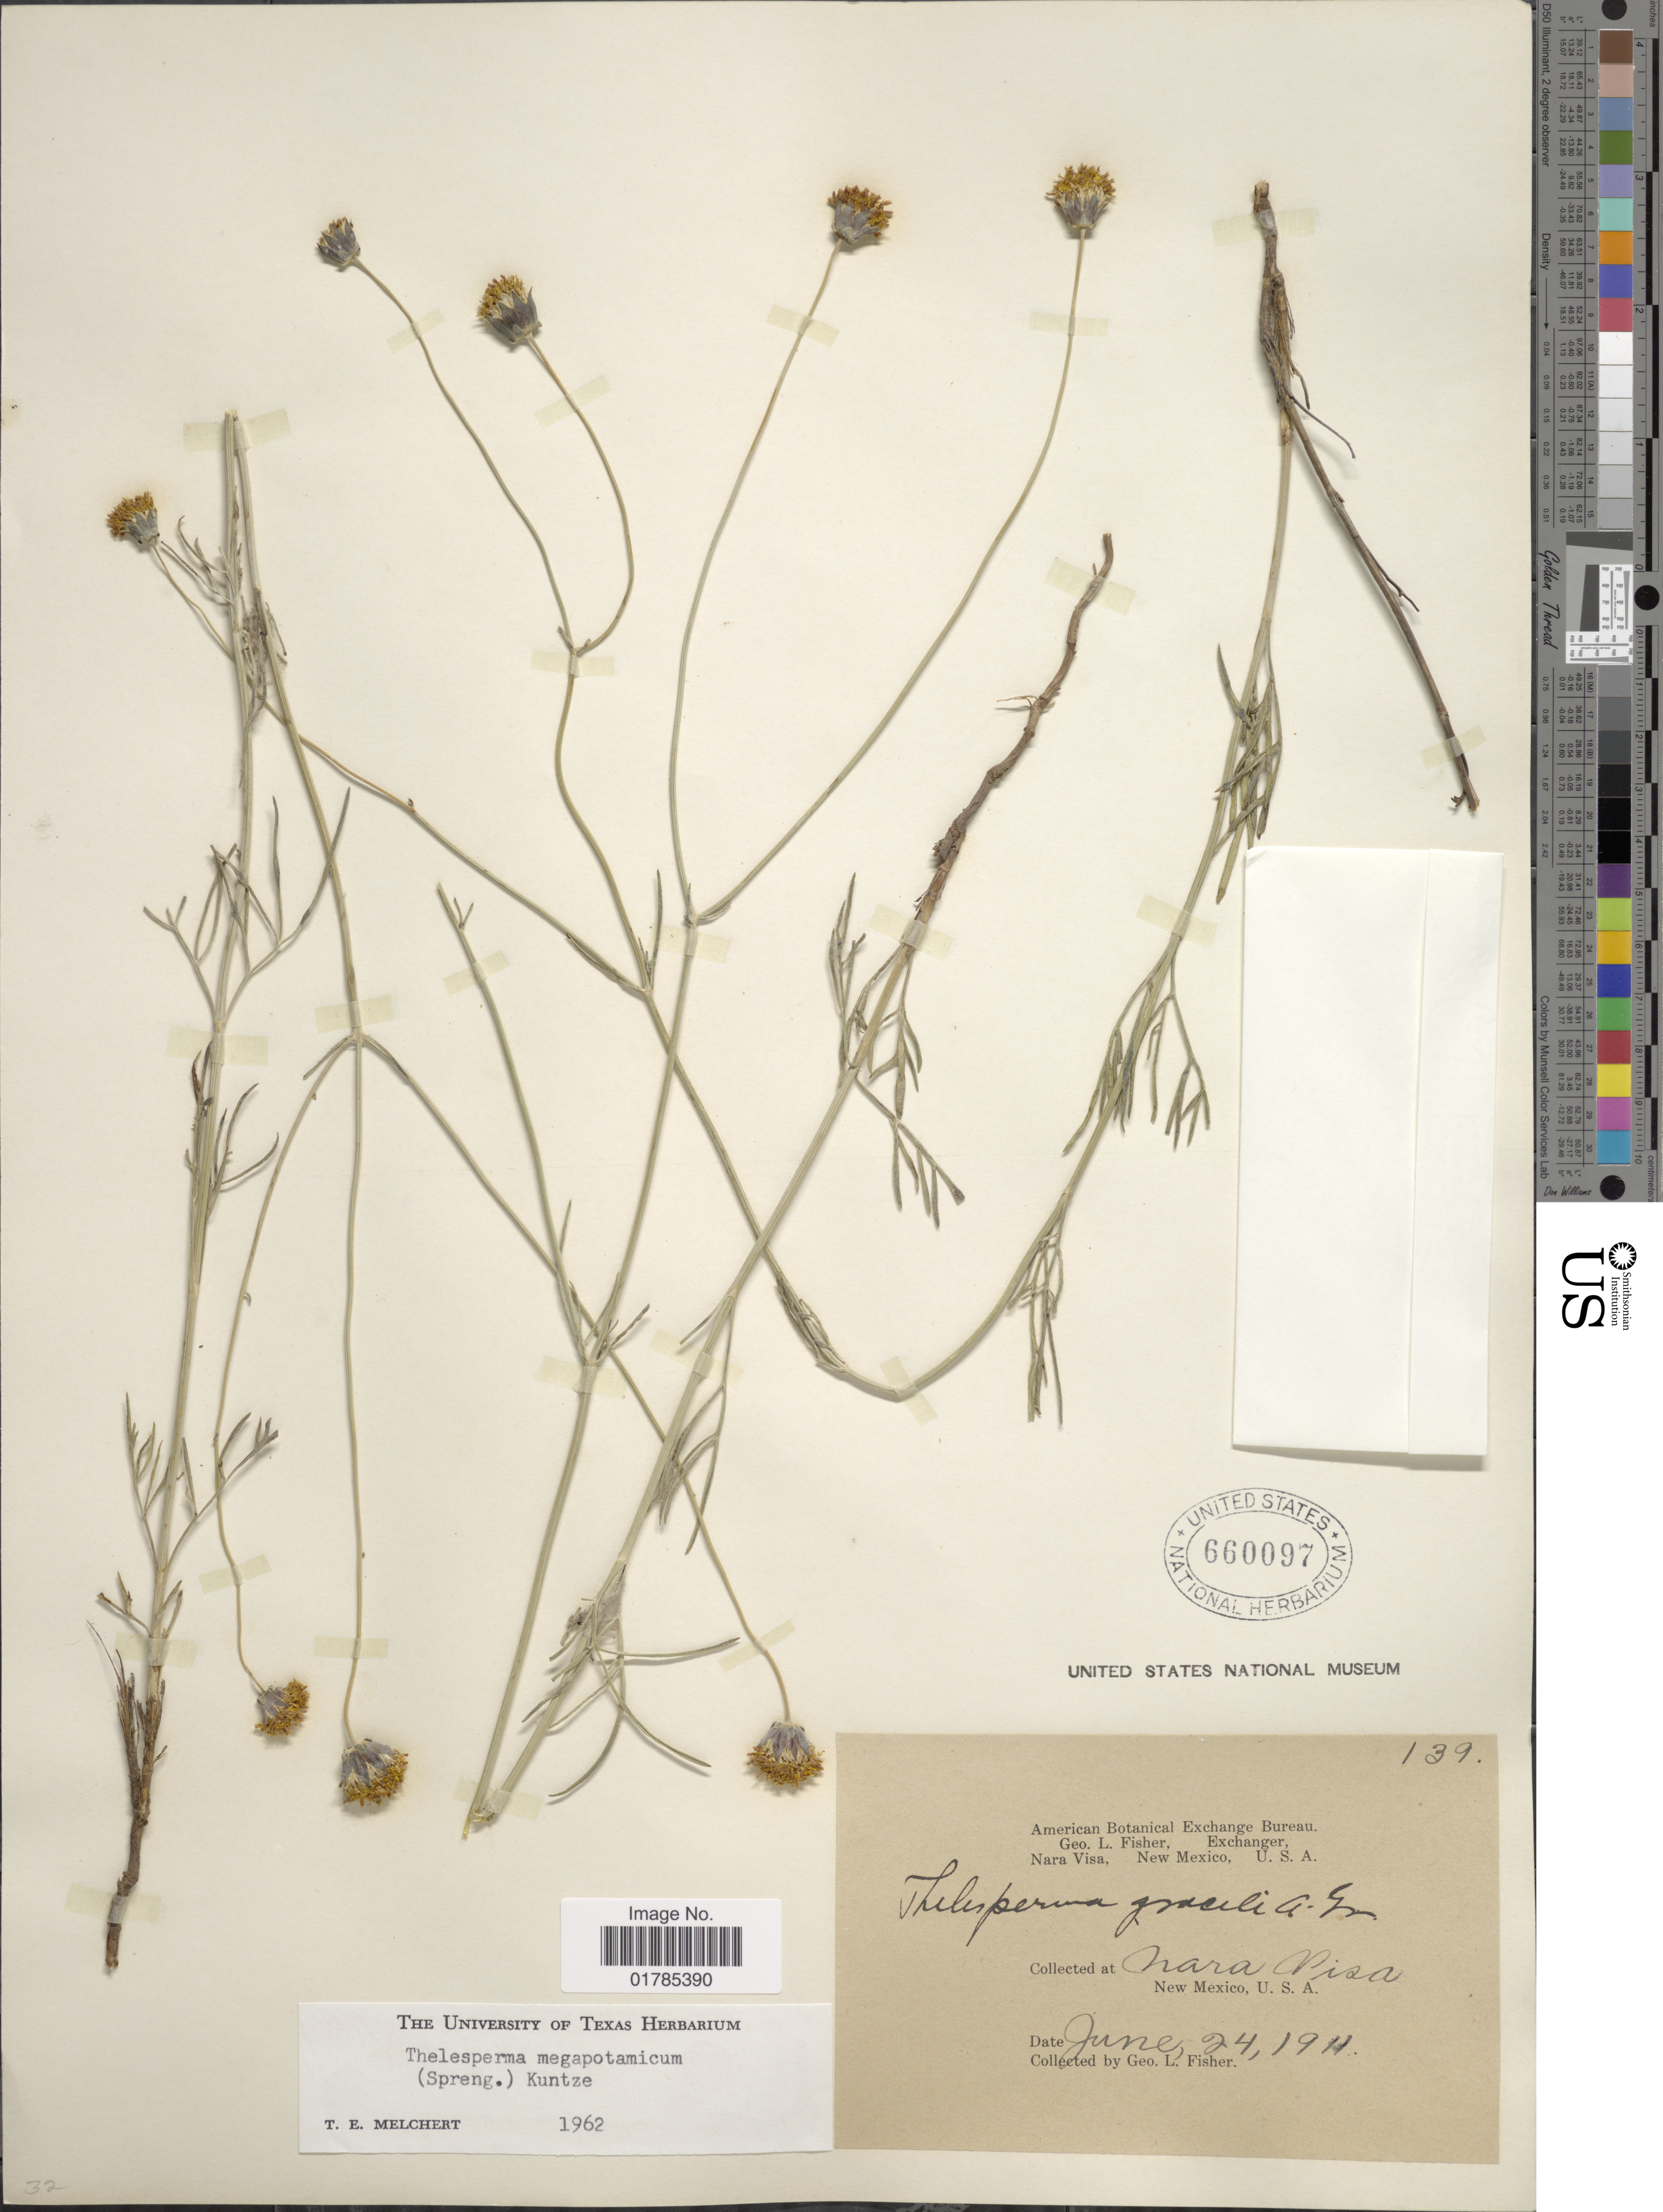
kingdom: Plantae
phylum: Tracheophyta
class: Magnoliopsida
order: Asterales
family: Asteraceae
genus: Thelesperma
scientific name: Thelesperma megapotamicum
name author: (Spreng.) Herter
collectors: G. L. Fisher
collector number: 139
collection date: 1911-06-24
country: United States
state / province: New Mexico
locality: Nara Visa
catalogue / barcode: US 660097